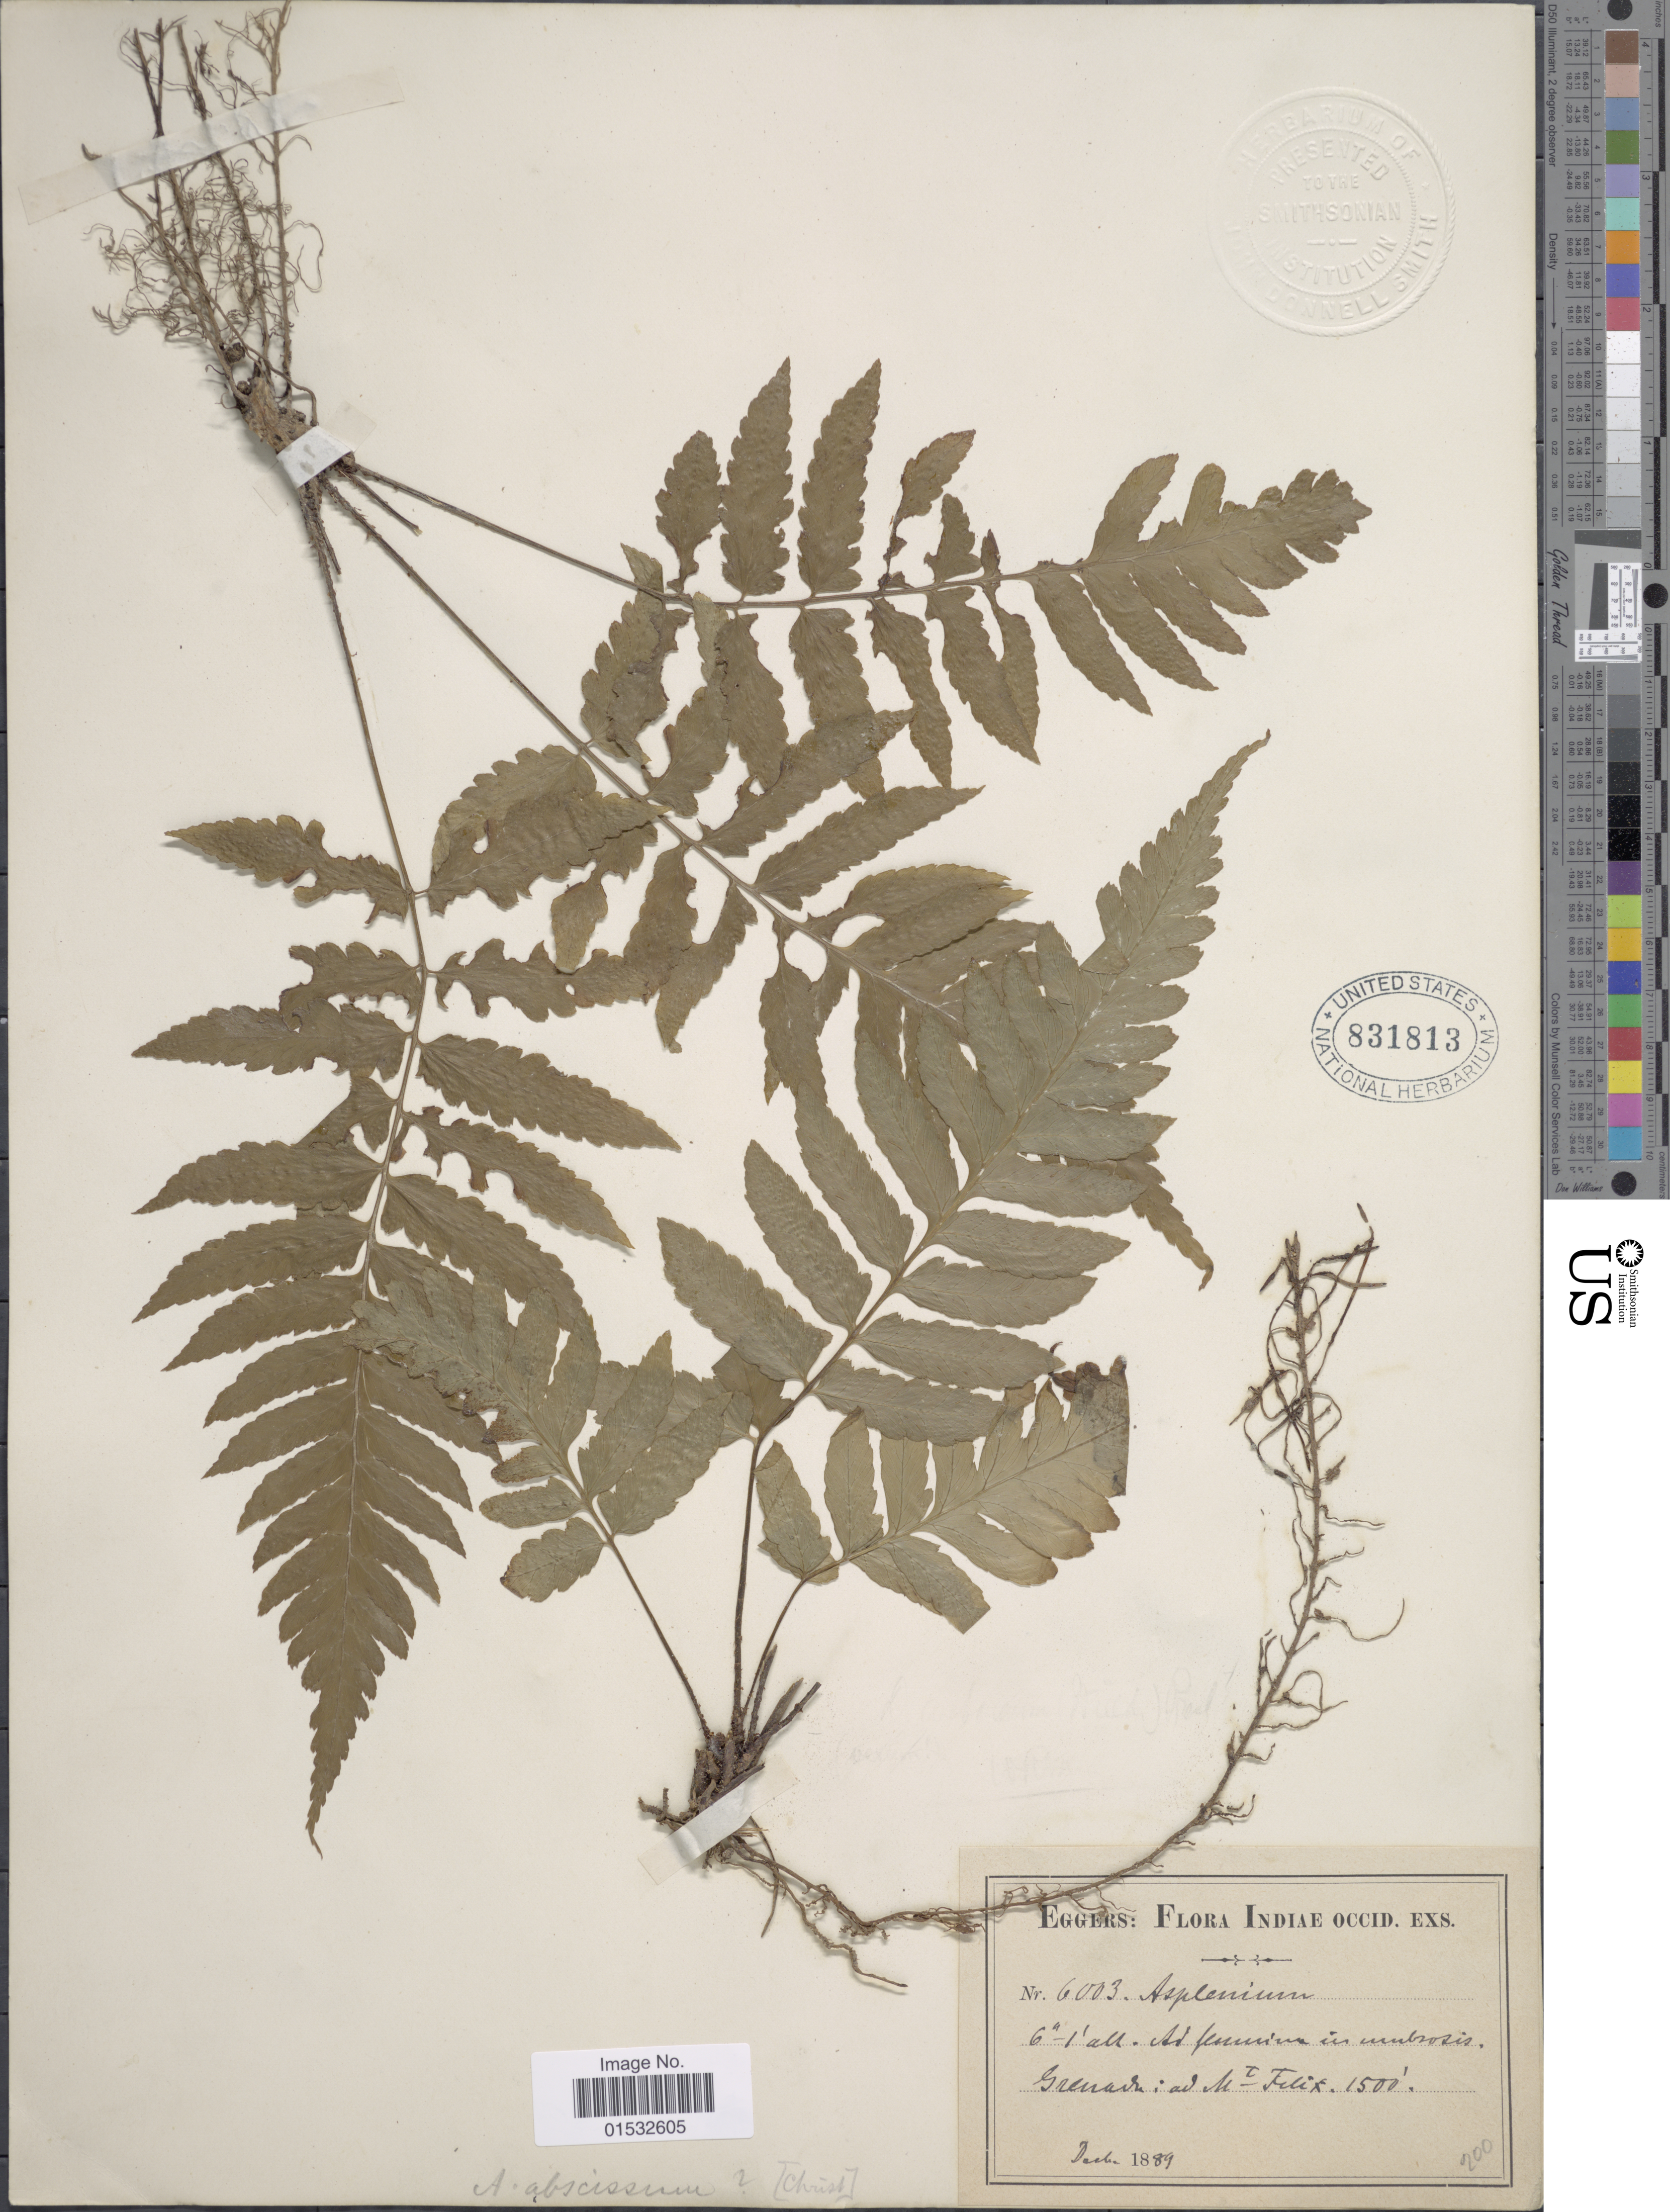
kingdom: Plantae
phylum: Tracheophyta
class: Polypodiopsida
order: Polypodiales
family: Athyriaceae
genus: Diplazium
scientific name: Diplazium sp.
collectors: -. Eggers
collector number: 6003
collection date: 1889-12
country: Grenada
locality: Indiae Occid. Exs. ad Mt. Felix.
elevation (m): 457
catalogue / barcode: US 831813